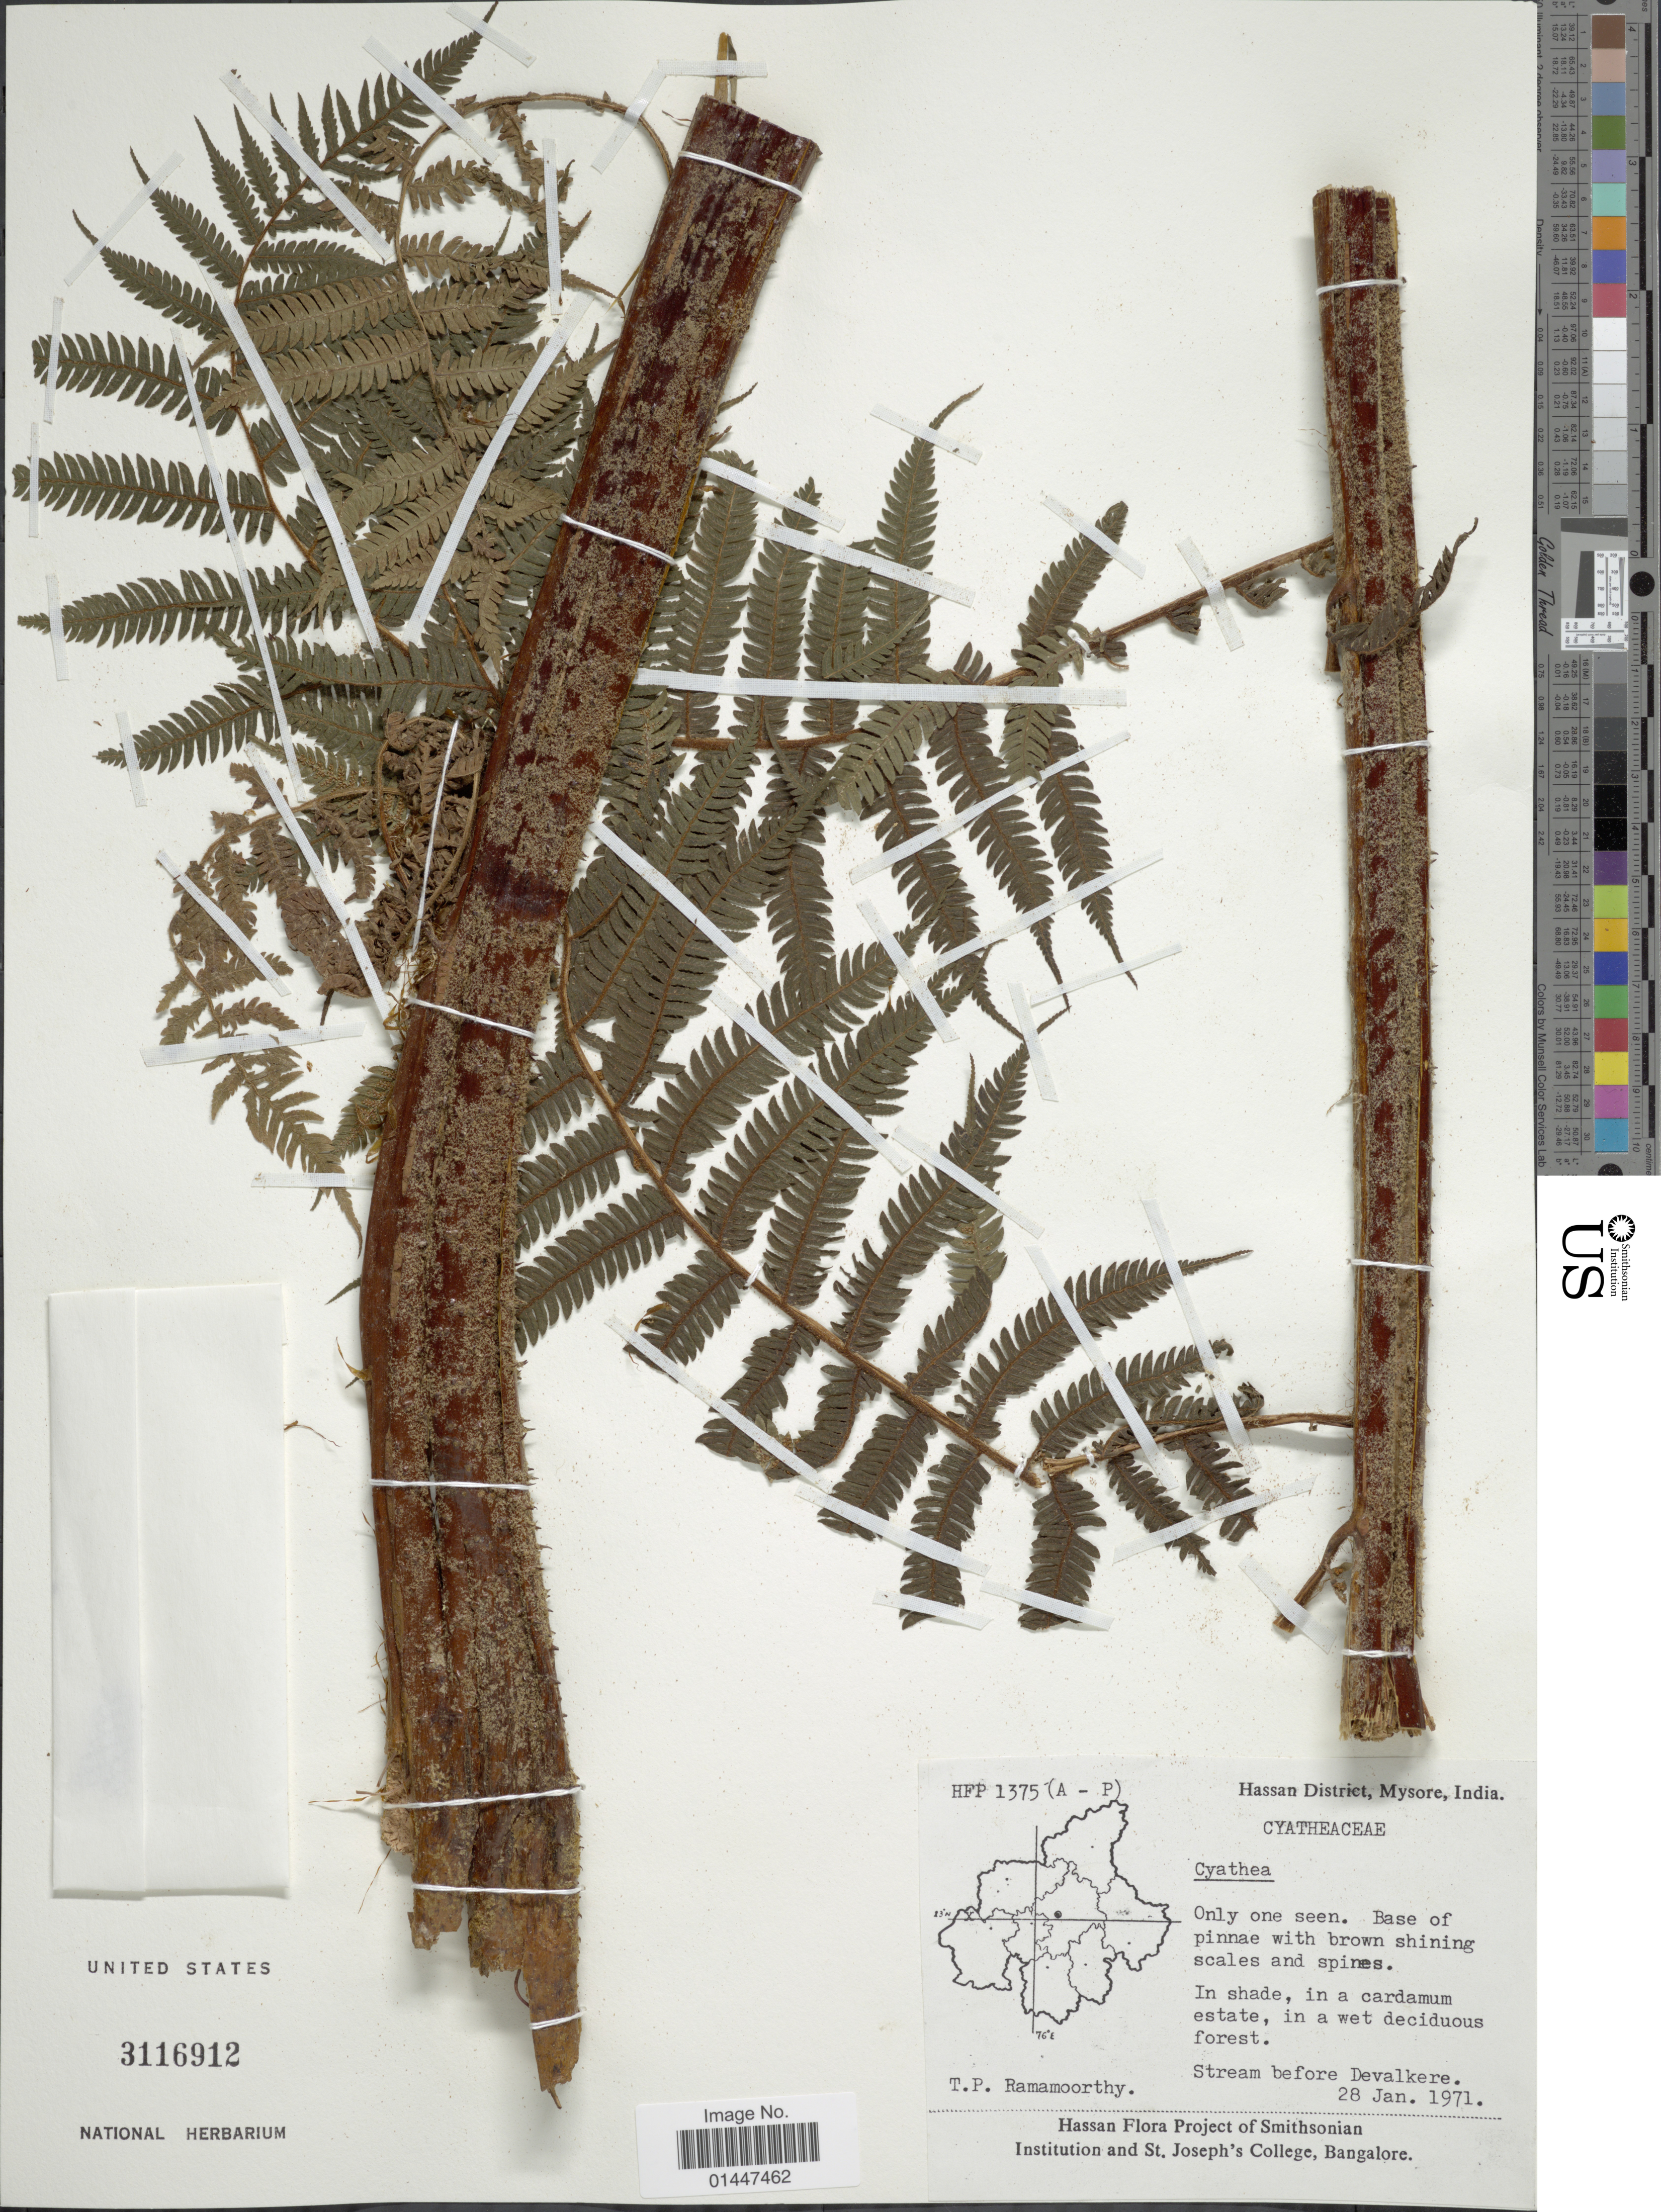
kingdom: Plantae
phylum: Tracheophyta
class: Polypodiopsida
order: Cyatheales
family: Cyatheaceae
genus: Sphaeropteris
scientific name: Sphaeropteris sp.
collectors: T. P. Ramamoorthy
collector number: HFP1375(A-P)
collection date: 1971-01-28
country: India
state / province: Karnataka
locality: Hassan District, Mysore. In shade, in a cardamum estate, in a wet deciduous forest. Stream before Devalkere.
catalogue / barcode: US 3116912